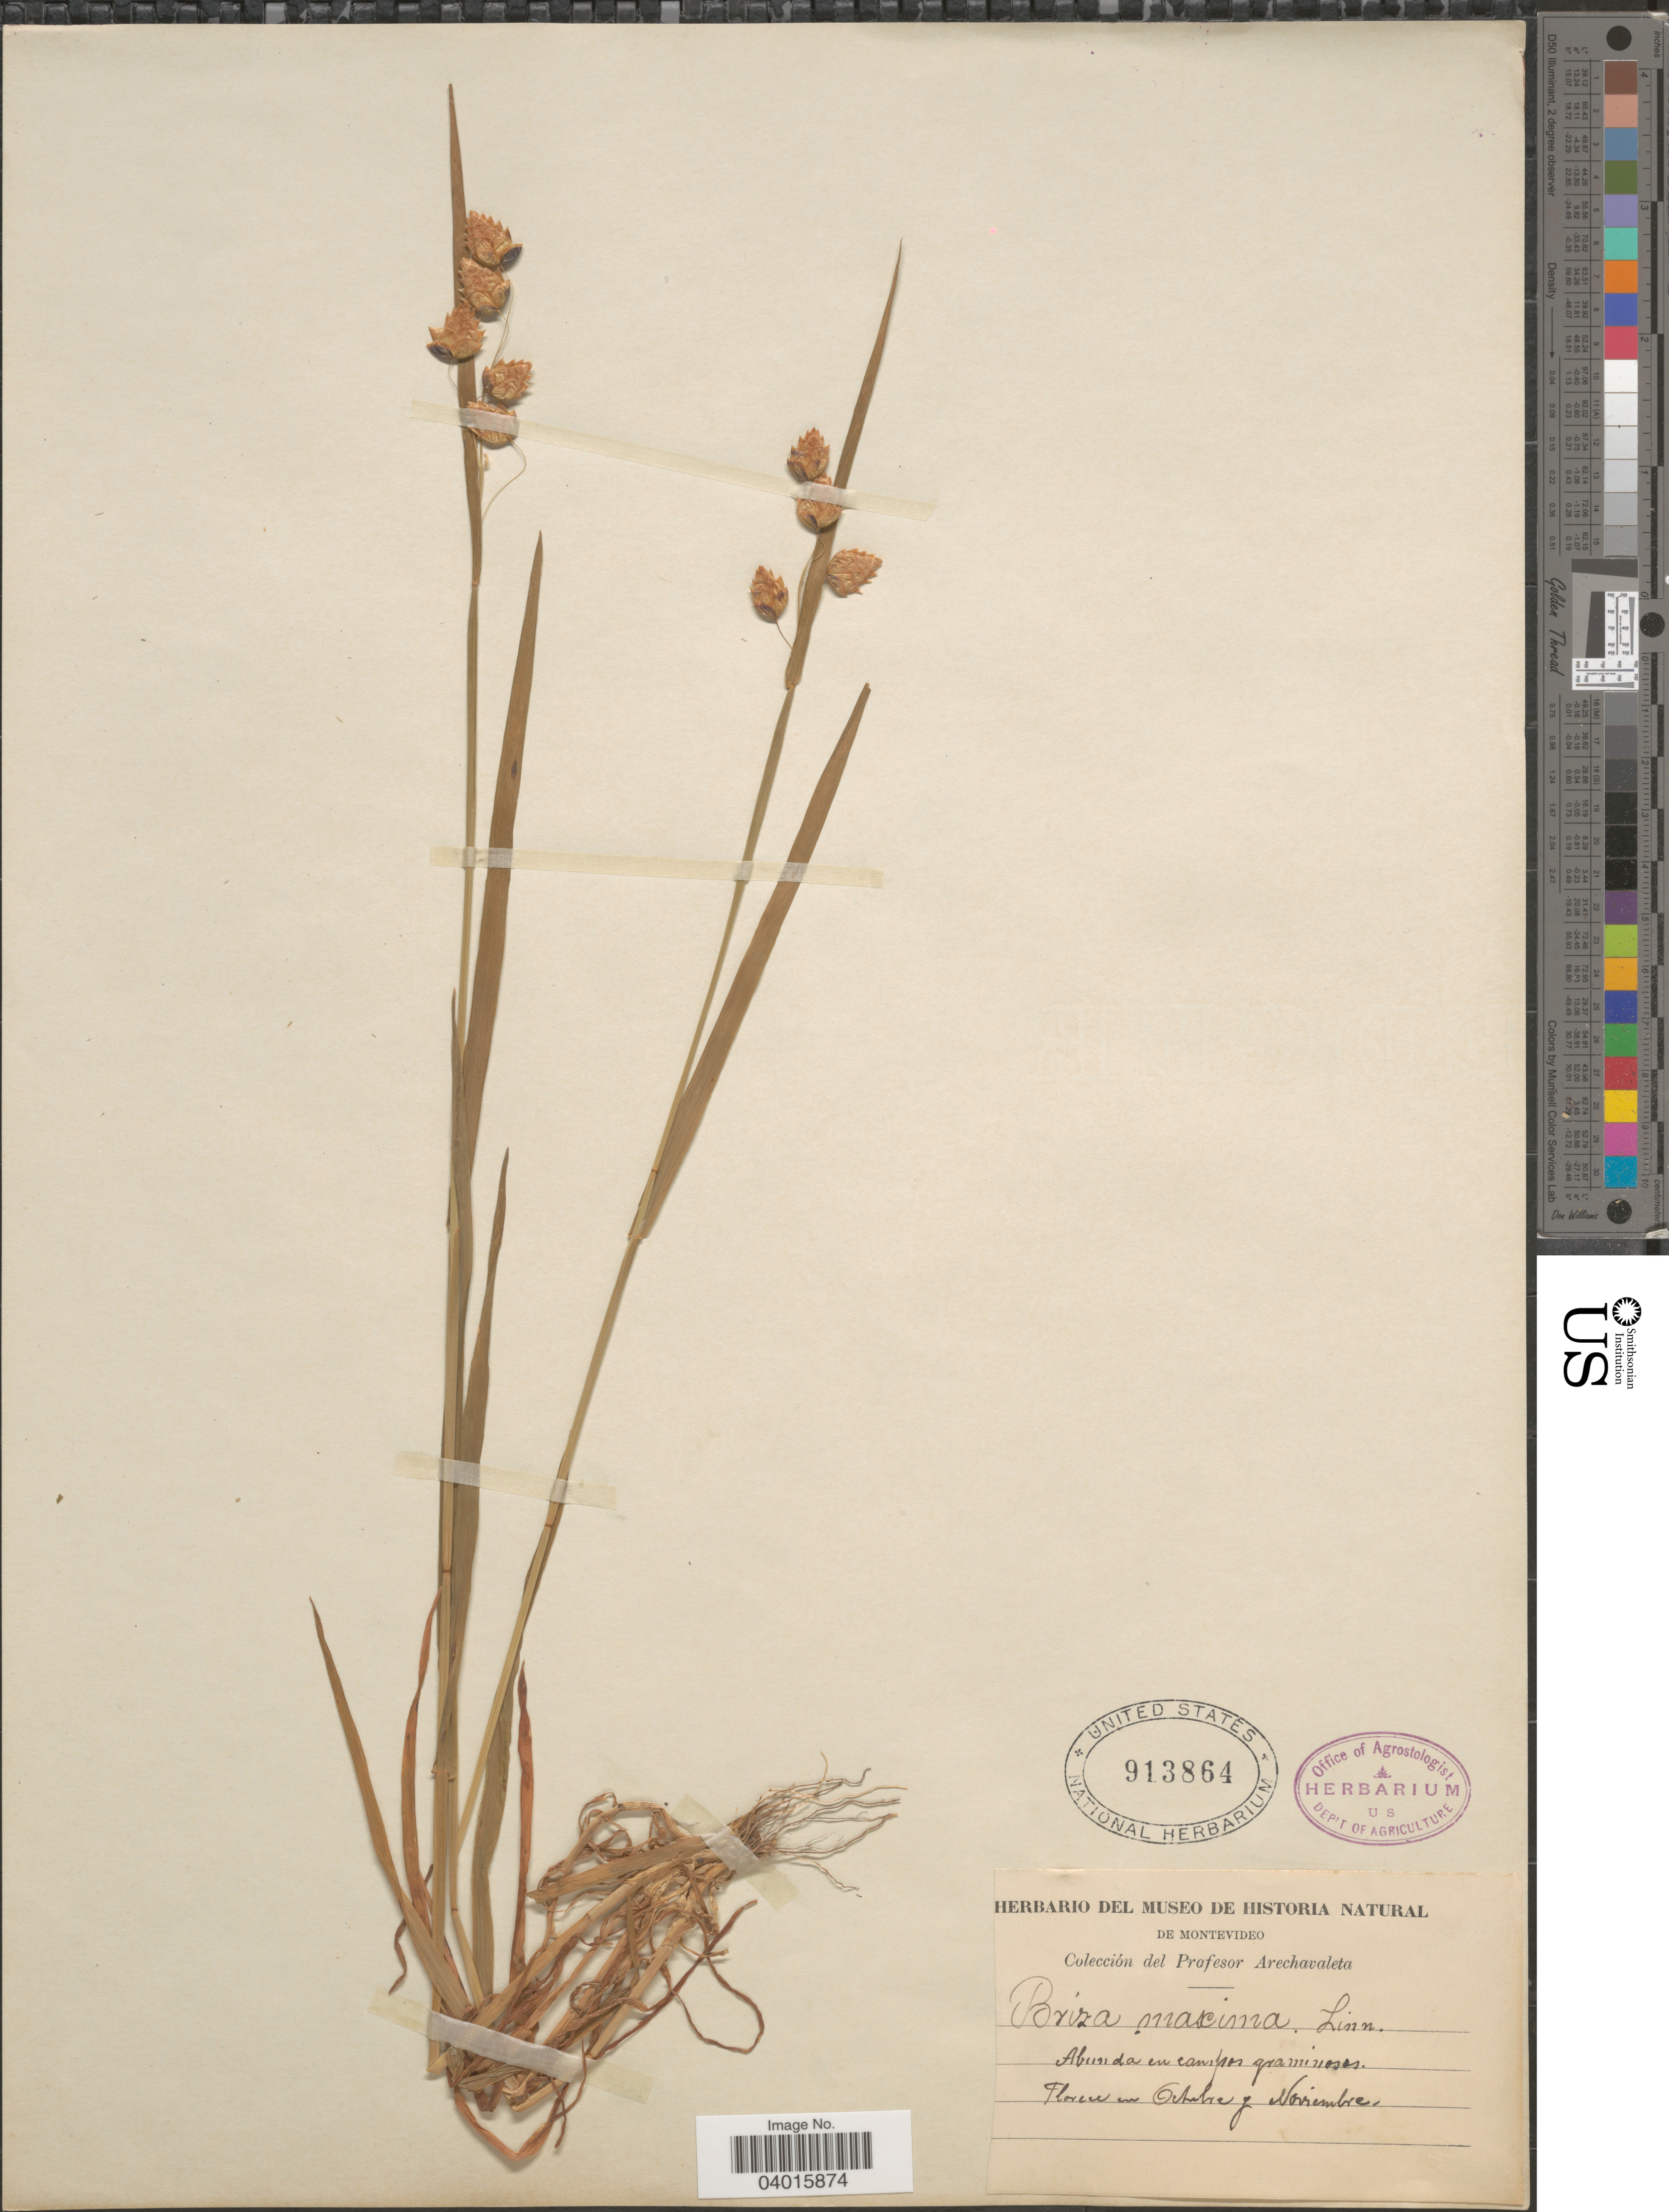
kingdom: Plantae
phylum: Tracheophyta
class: Liliopsida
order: Poales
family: Poaceae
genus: Briza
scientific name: Briza maxima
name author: L.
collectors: Arechavaleta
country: Uruguay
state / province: Montevideo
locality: Abunda en campos graminosos.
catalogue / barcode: US 913864